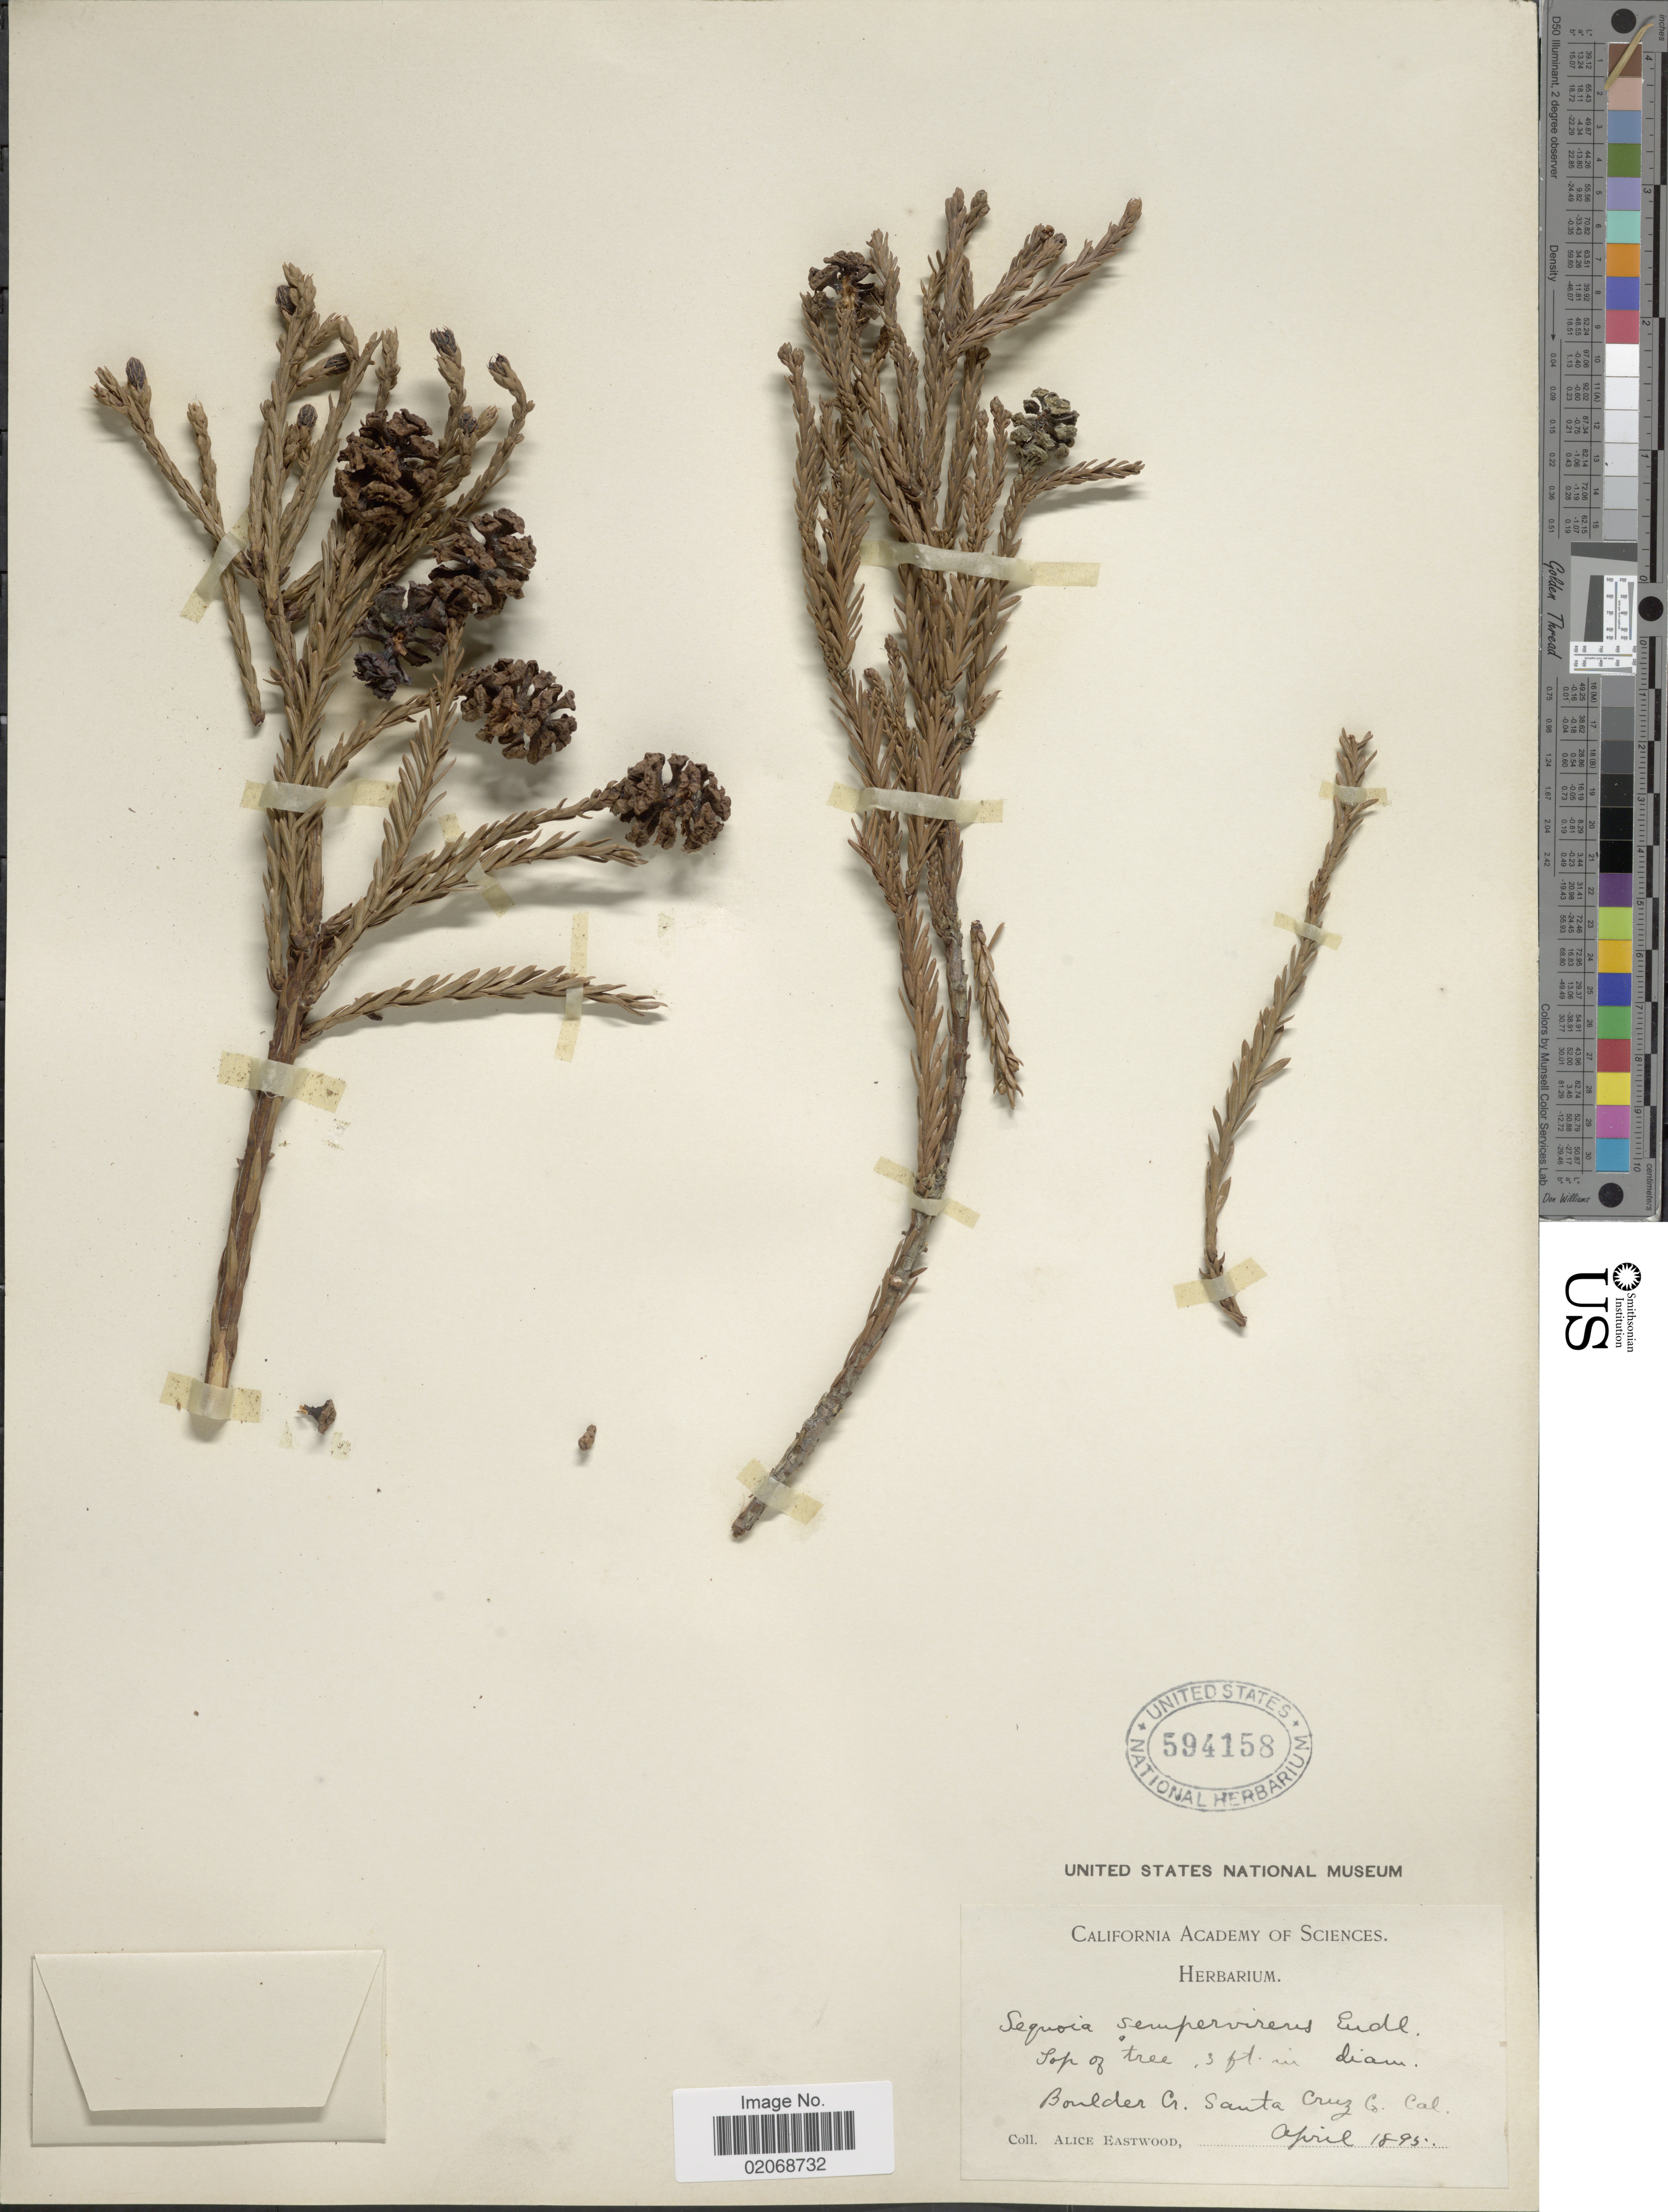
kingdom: Plantae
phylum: Tracheophyta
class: Pinopsida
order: Pinales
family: Cupressaceae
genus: Sequoia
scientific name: Sequoia sempervirens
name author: (D. Don) Endl.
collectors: A. Eastwood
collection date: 1895-04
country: United States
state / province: California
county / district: Santa Cruz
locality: Boulder Co. Santa Cruz Co.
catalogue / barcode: US 594158